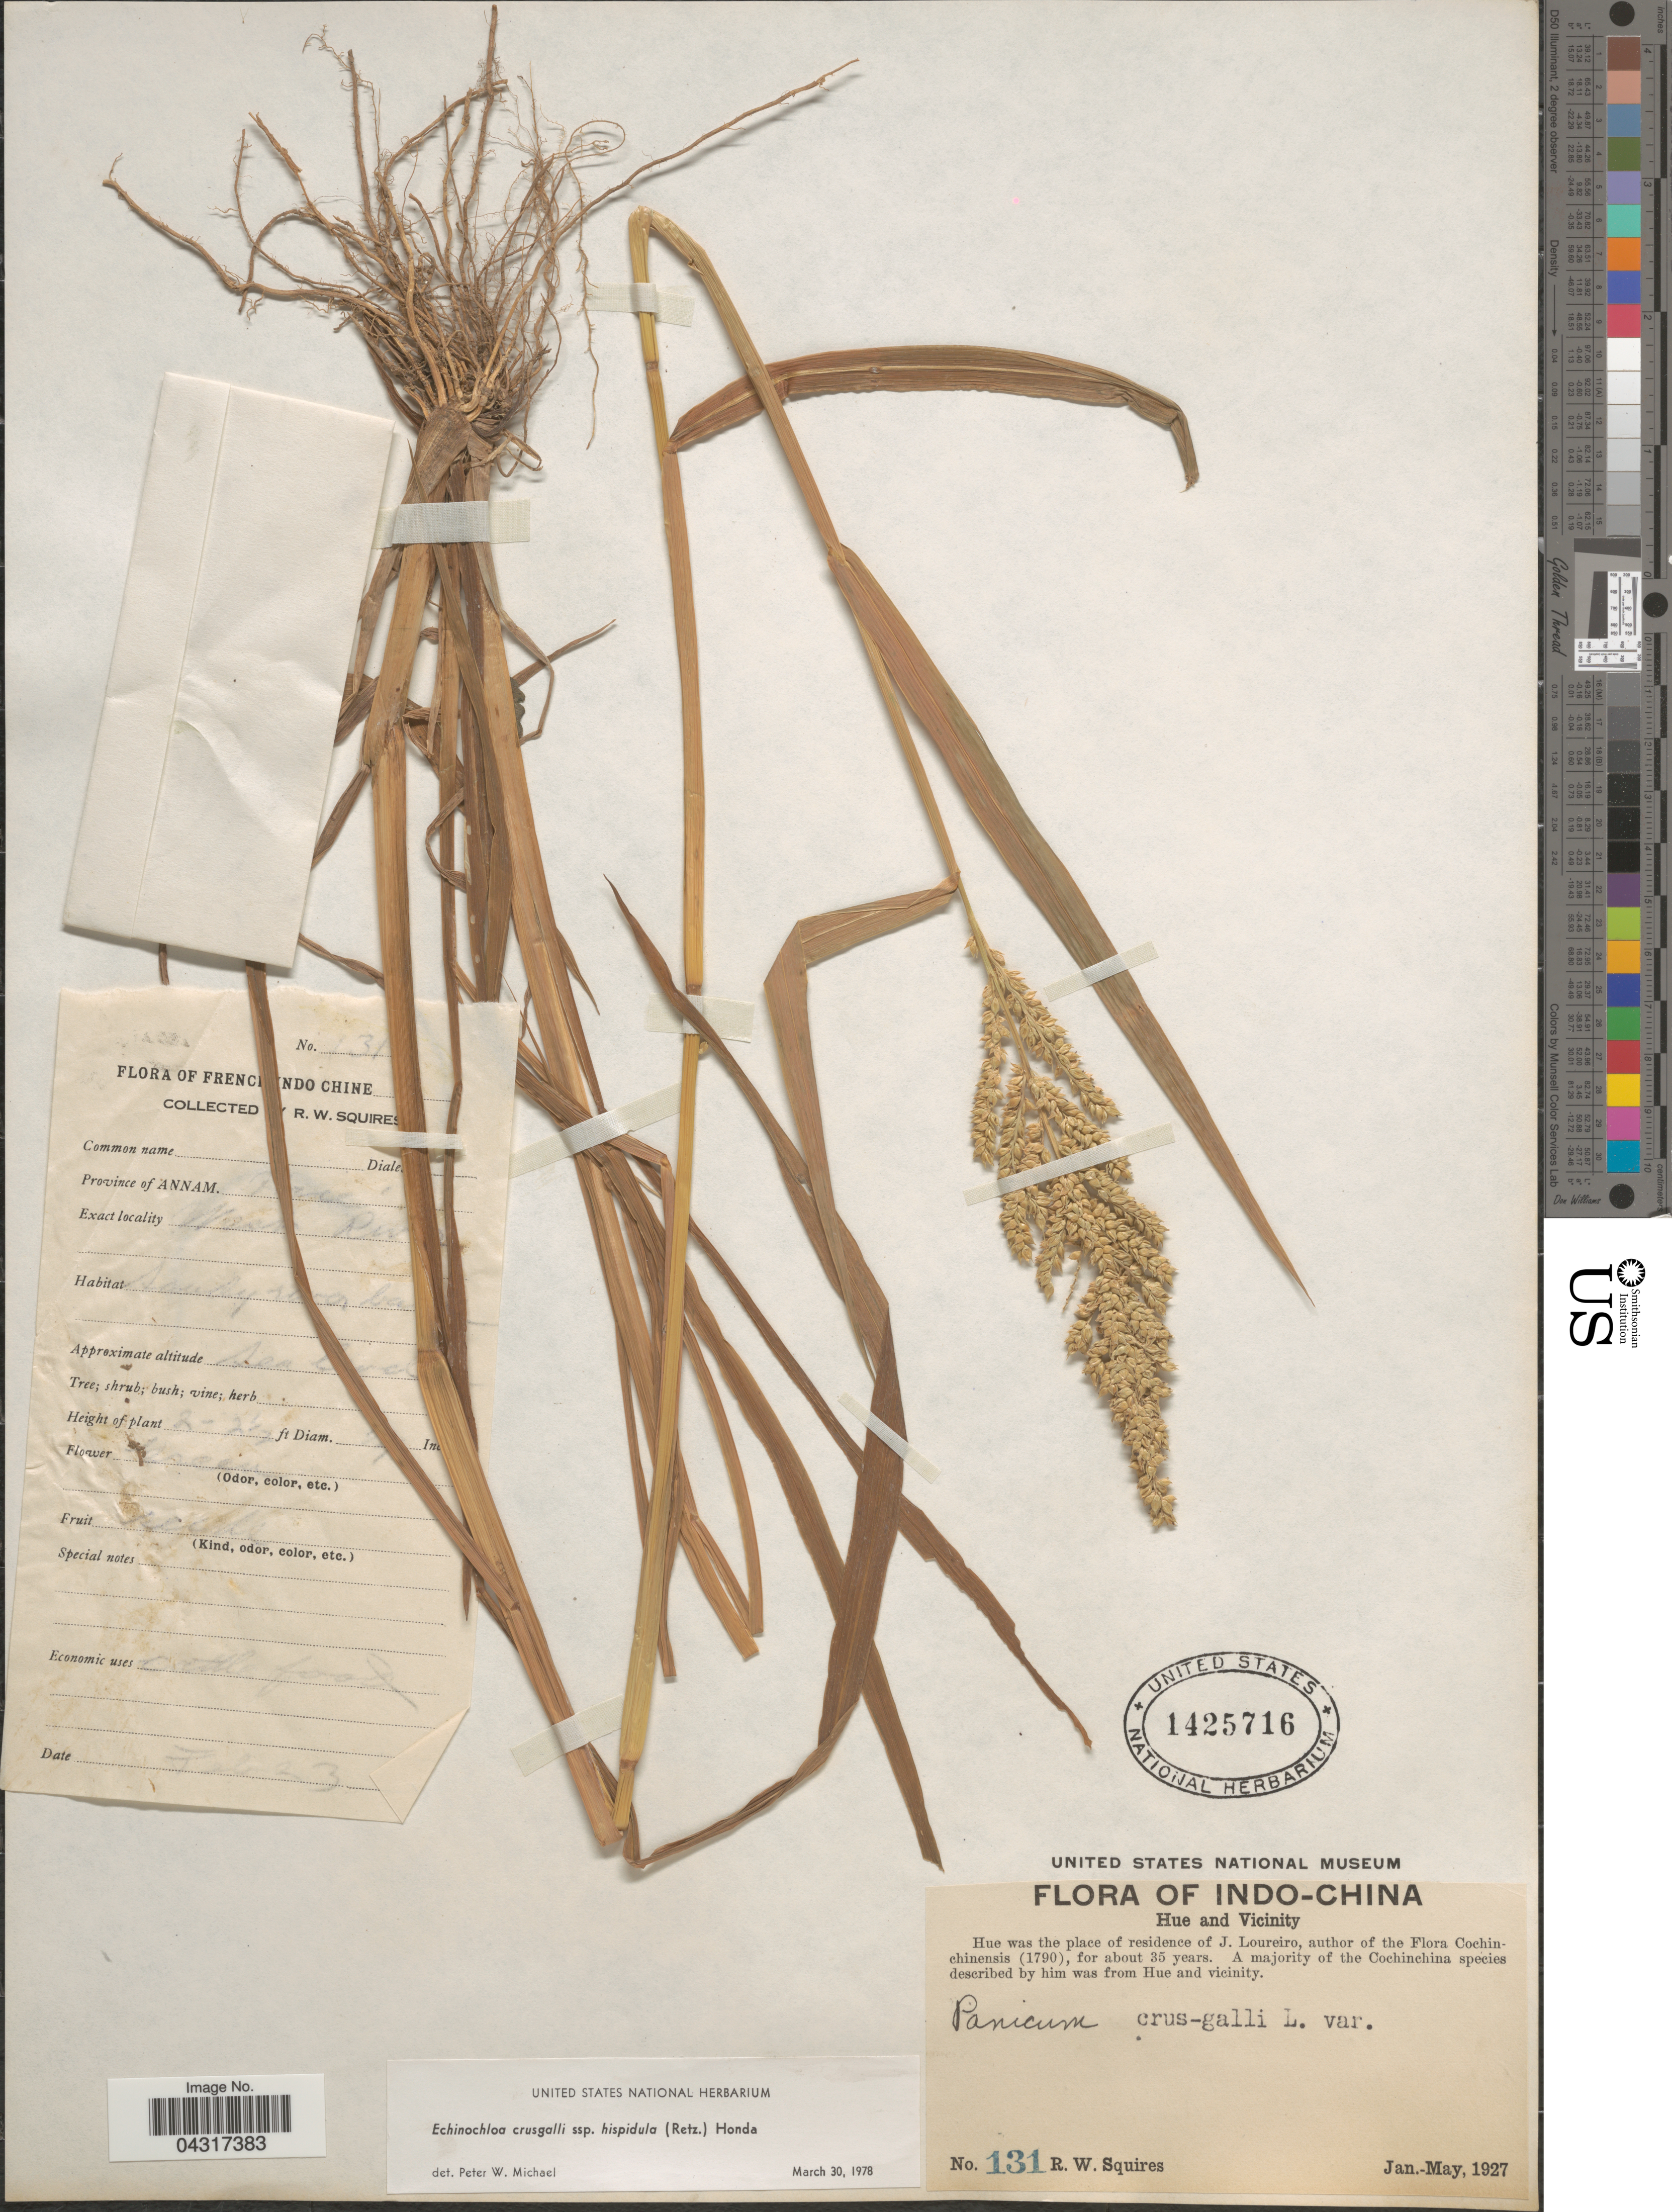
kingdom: Plantae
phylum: Tracheophyta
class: Liliopsida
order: Poales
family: Poaceae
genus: Echinochloa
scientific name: Echinochloa oryzoides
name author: (Ard.) Fritsch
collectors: R. Squires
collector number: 131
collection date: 1927-01/1927-05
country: Vietnam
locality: Indo-China. Hue and Vicinity. Hue was the place of residence of J. Loureiro, author of the Flora Cochinchinensis.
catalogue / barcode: US 1425716